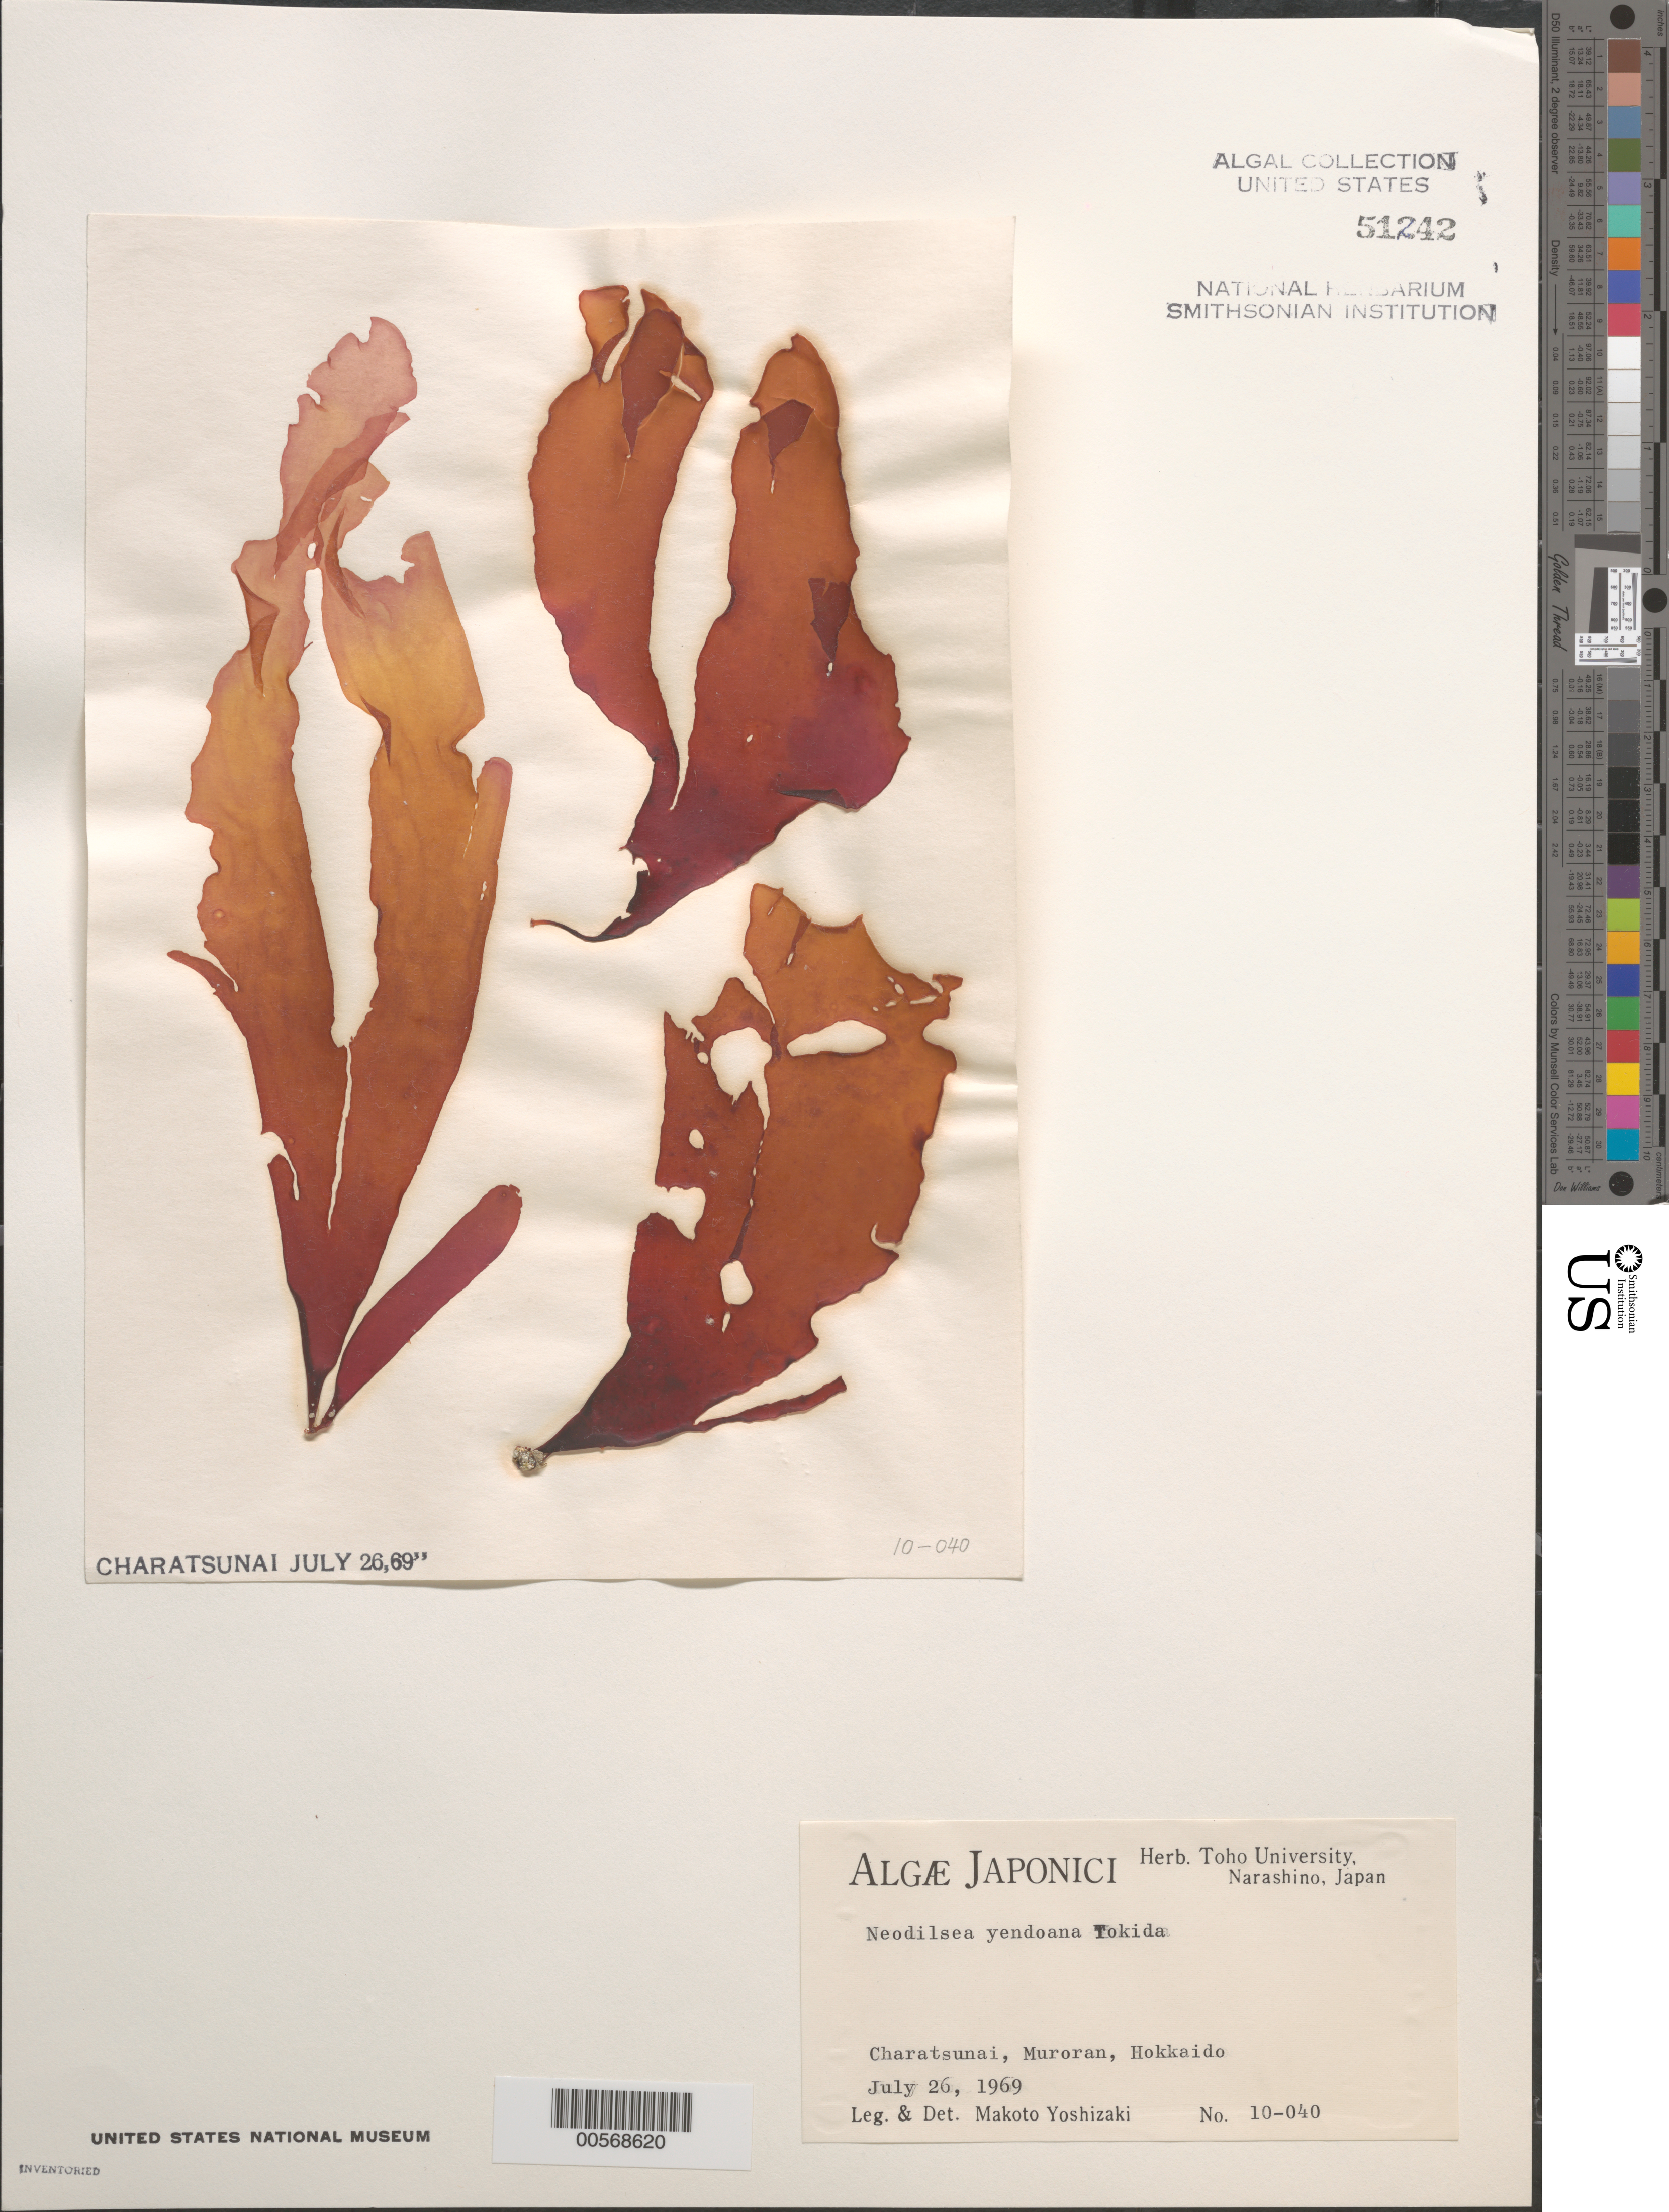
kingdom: Plantae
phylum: Rhodophyta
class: Florideophyceae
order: Gigartinales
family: Dumontiaceae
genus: Neodilsea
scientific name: Neodilsea yendoana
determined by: Yoshizaki, M.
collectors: M. Yoshizaki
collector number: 10-040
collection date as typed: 26 Jul 1969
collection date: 1969-07-26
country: Japan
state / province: Hokkaido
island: Hokkaido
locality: Charatsunai, Muroran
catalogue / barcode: US 51242